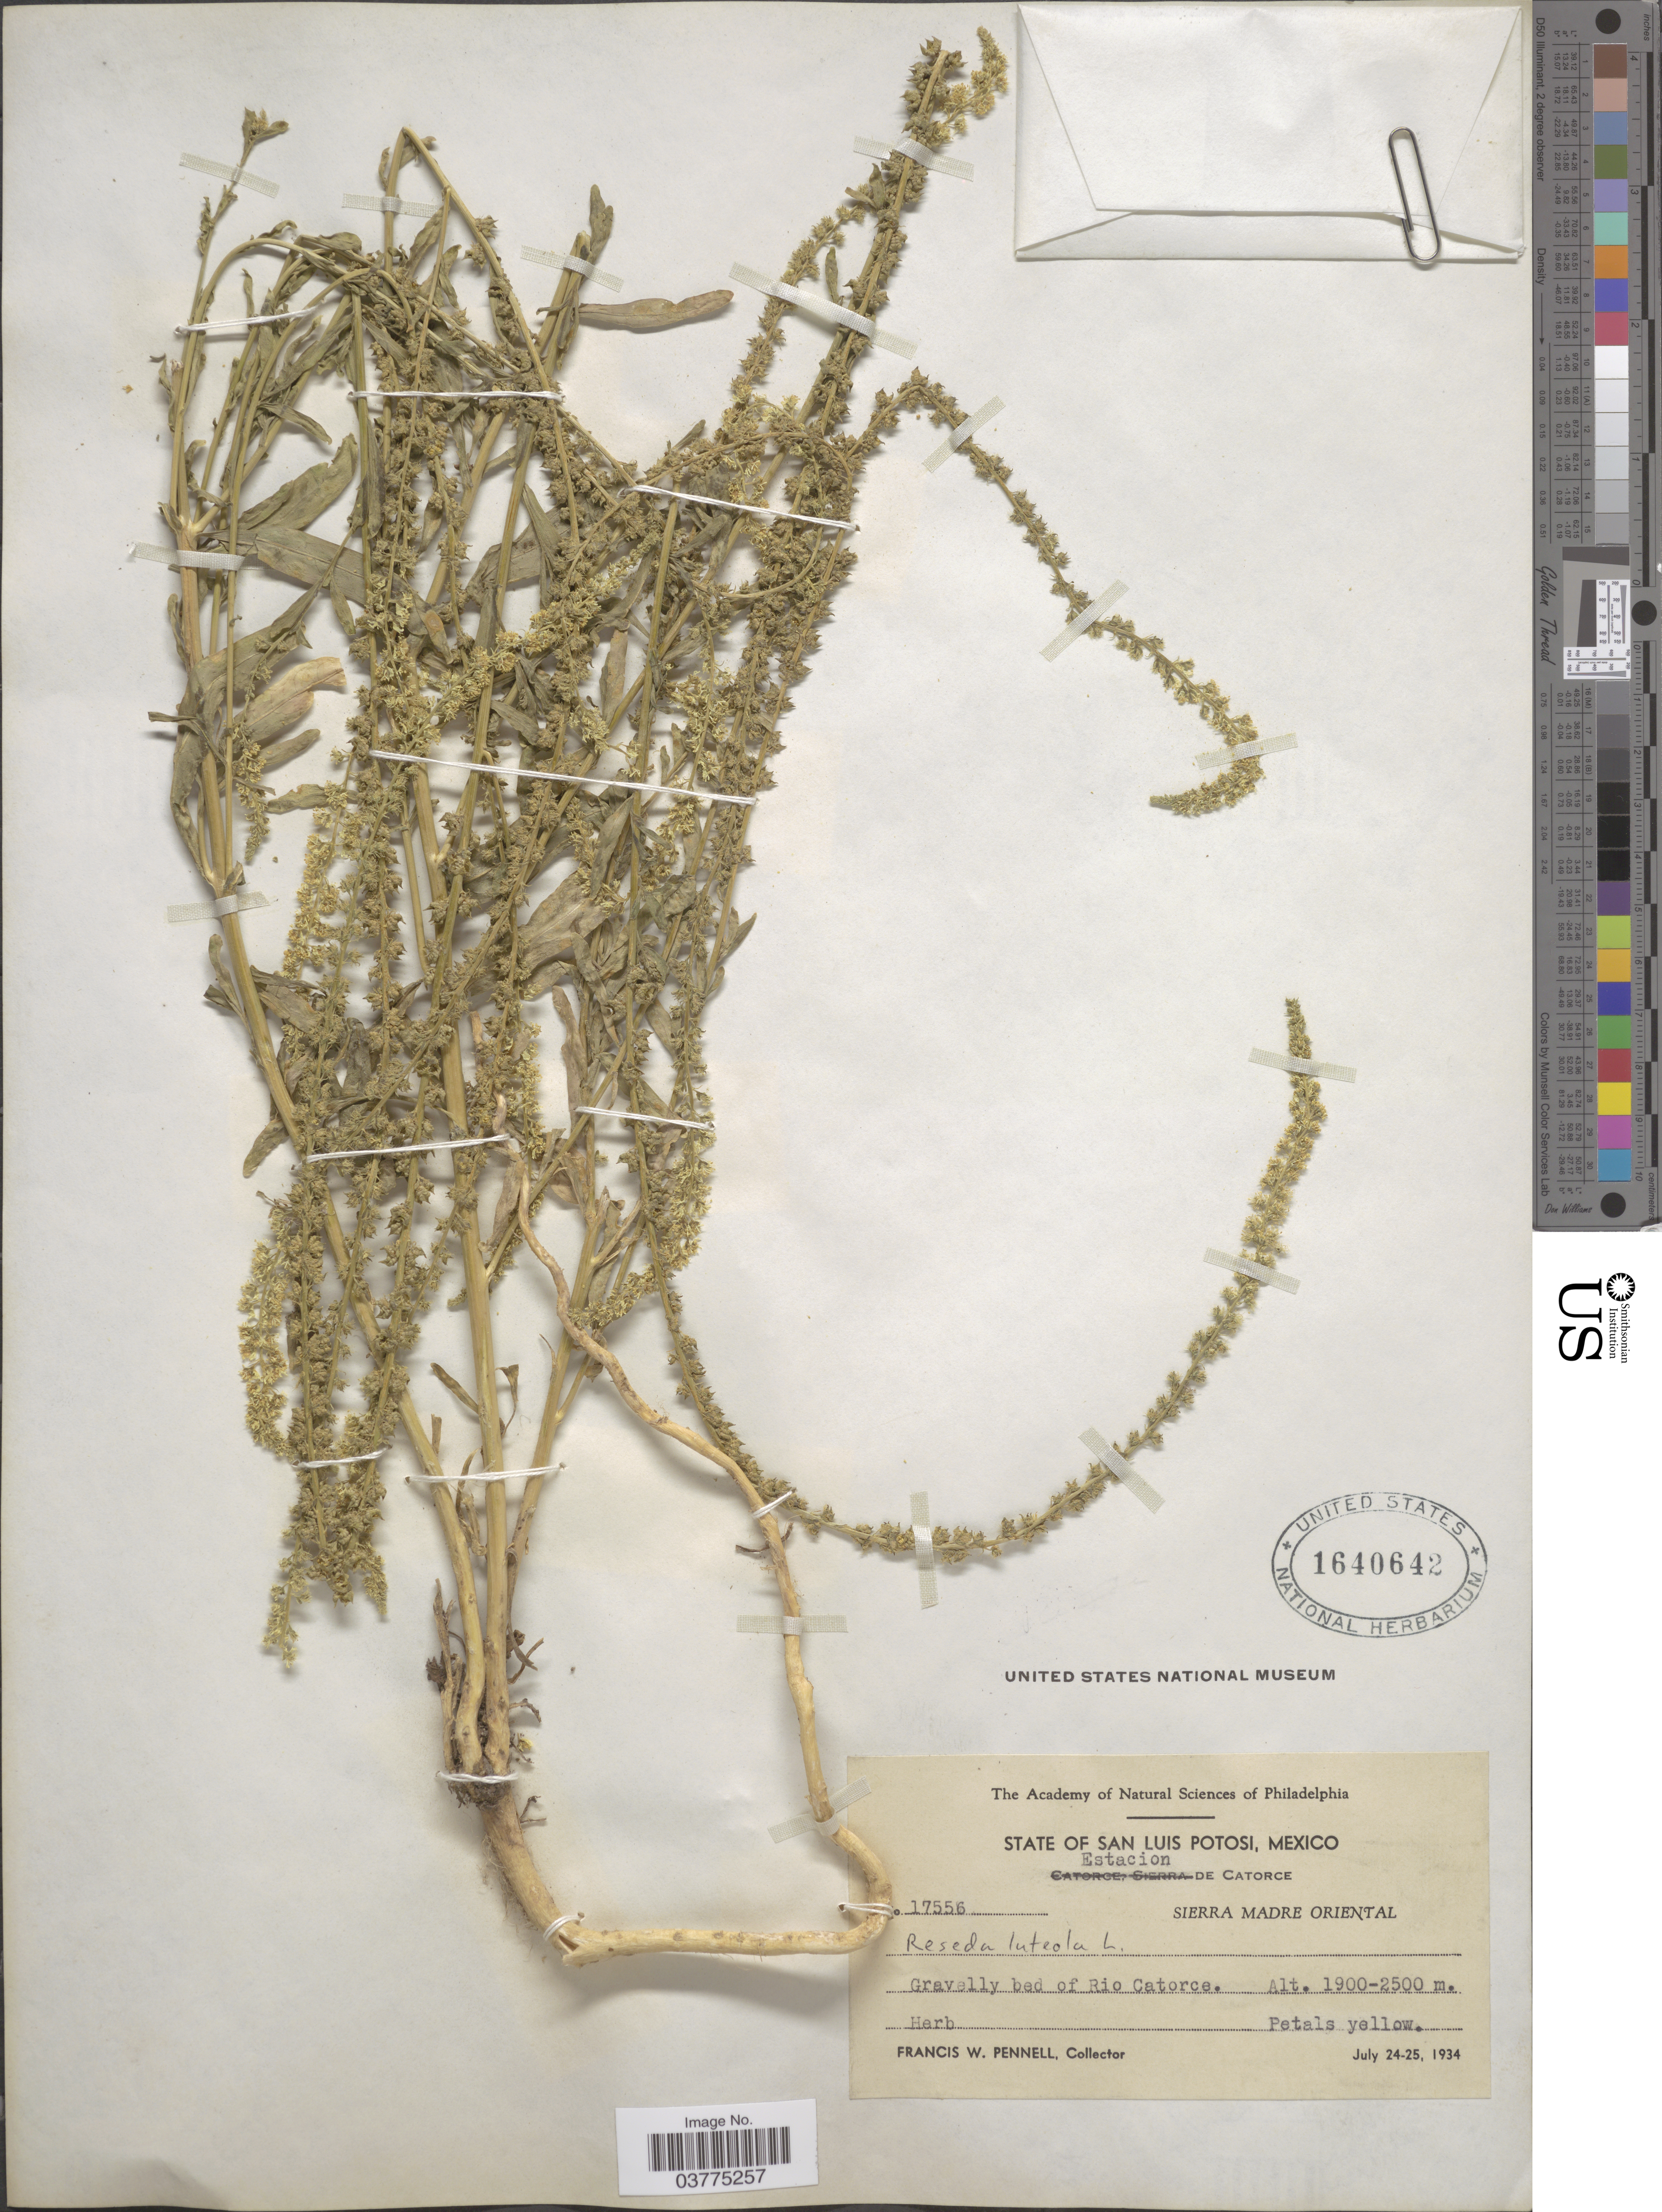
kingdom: Plantae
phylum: Tracheophyta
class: Magnoliopsida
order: Brassicales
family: Resedaceae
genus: Reseda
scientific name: Reseda luteola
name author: L.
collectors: F. W. Pennell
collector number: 17556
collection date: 1934-07-24/1934-07-25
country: Mexico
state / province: San Luis Potosí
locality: State of San Luis Potosi. Estacion De Catorce. Sierra Madre Oriental. Gravelly bed of Rio Catorce.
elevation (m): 1900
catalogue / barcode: US 1640642